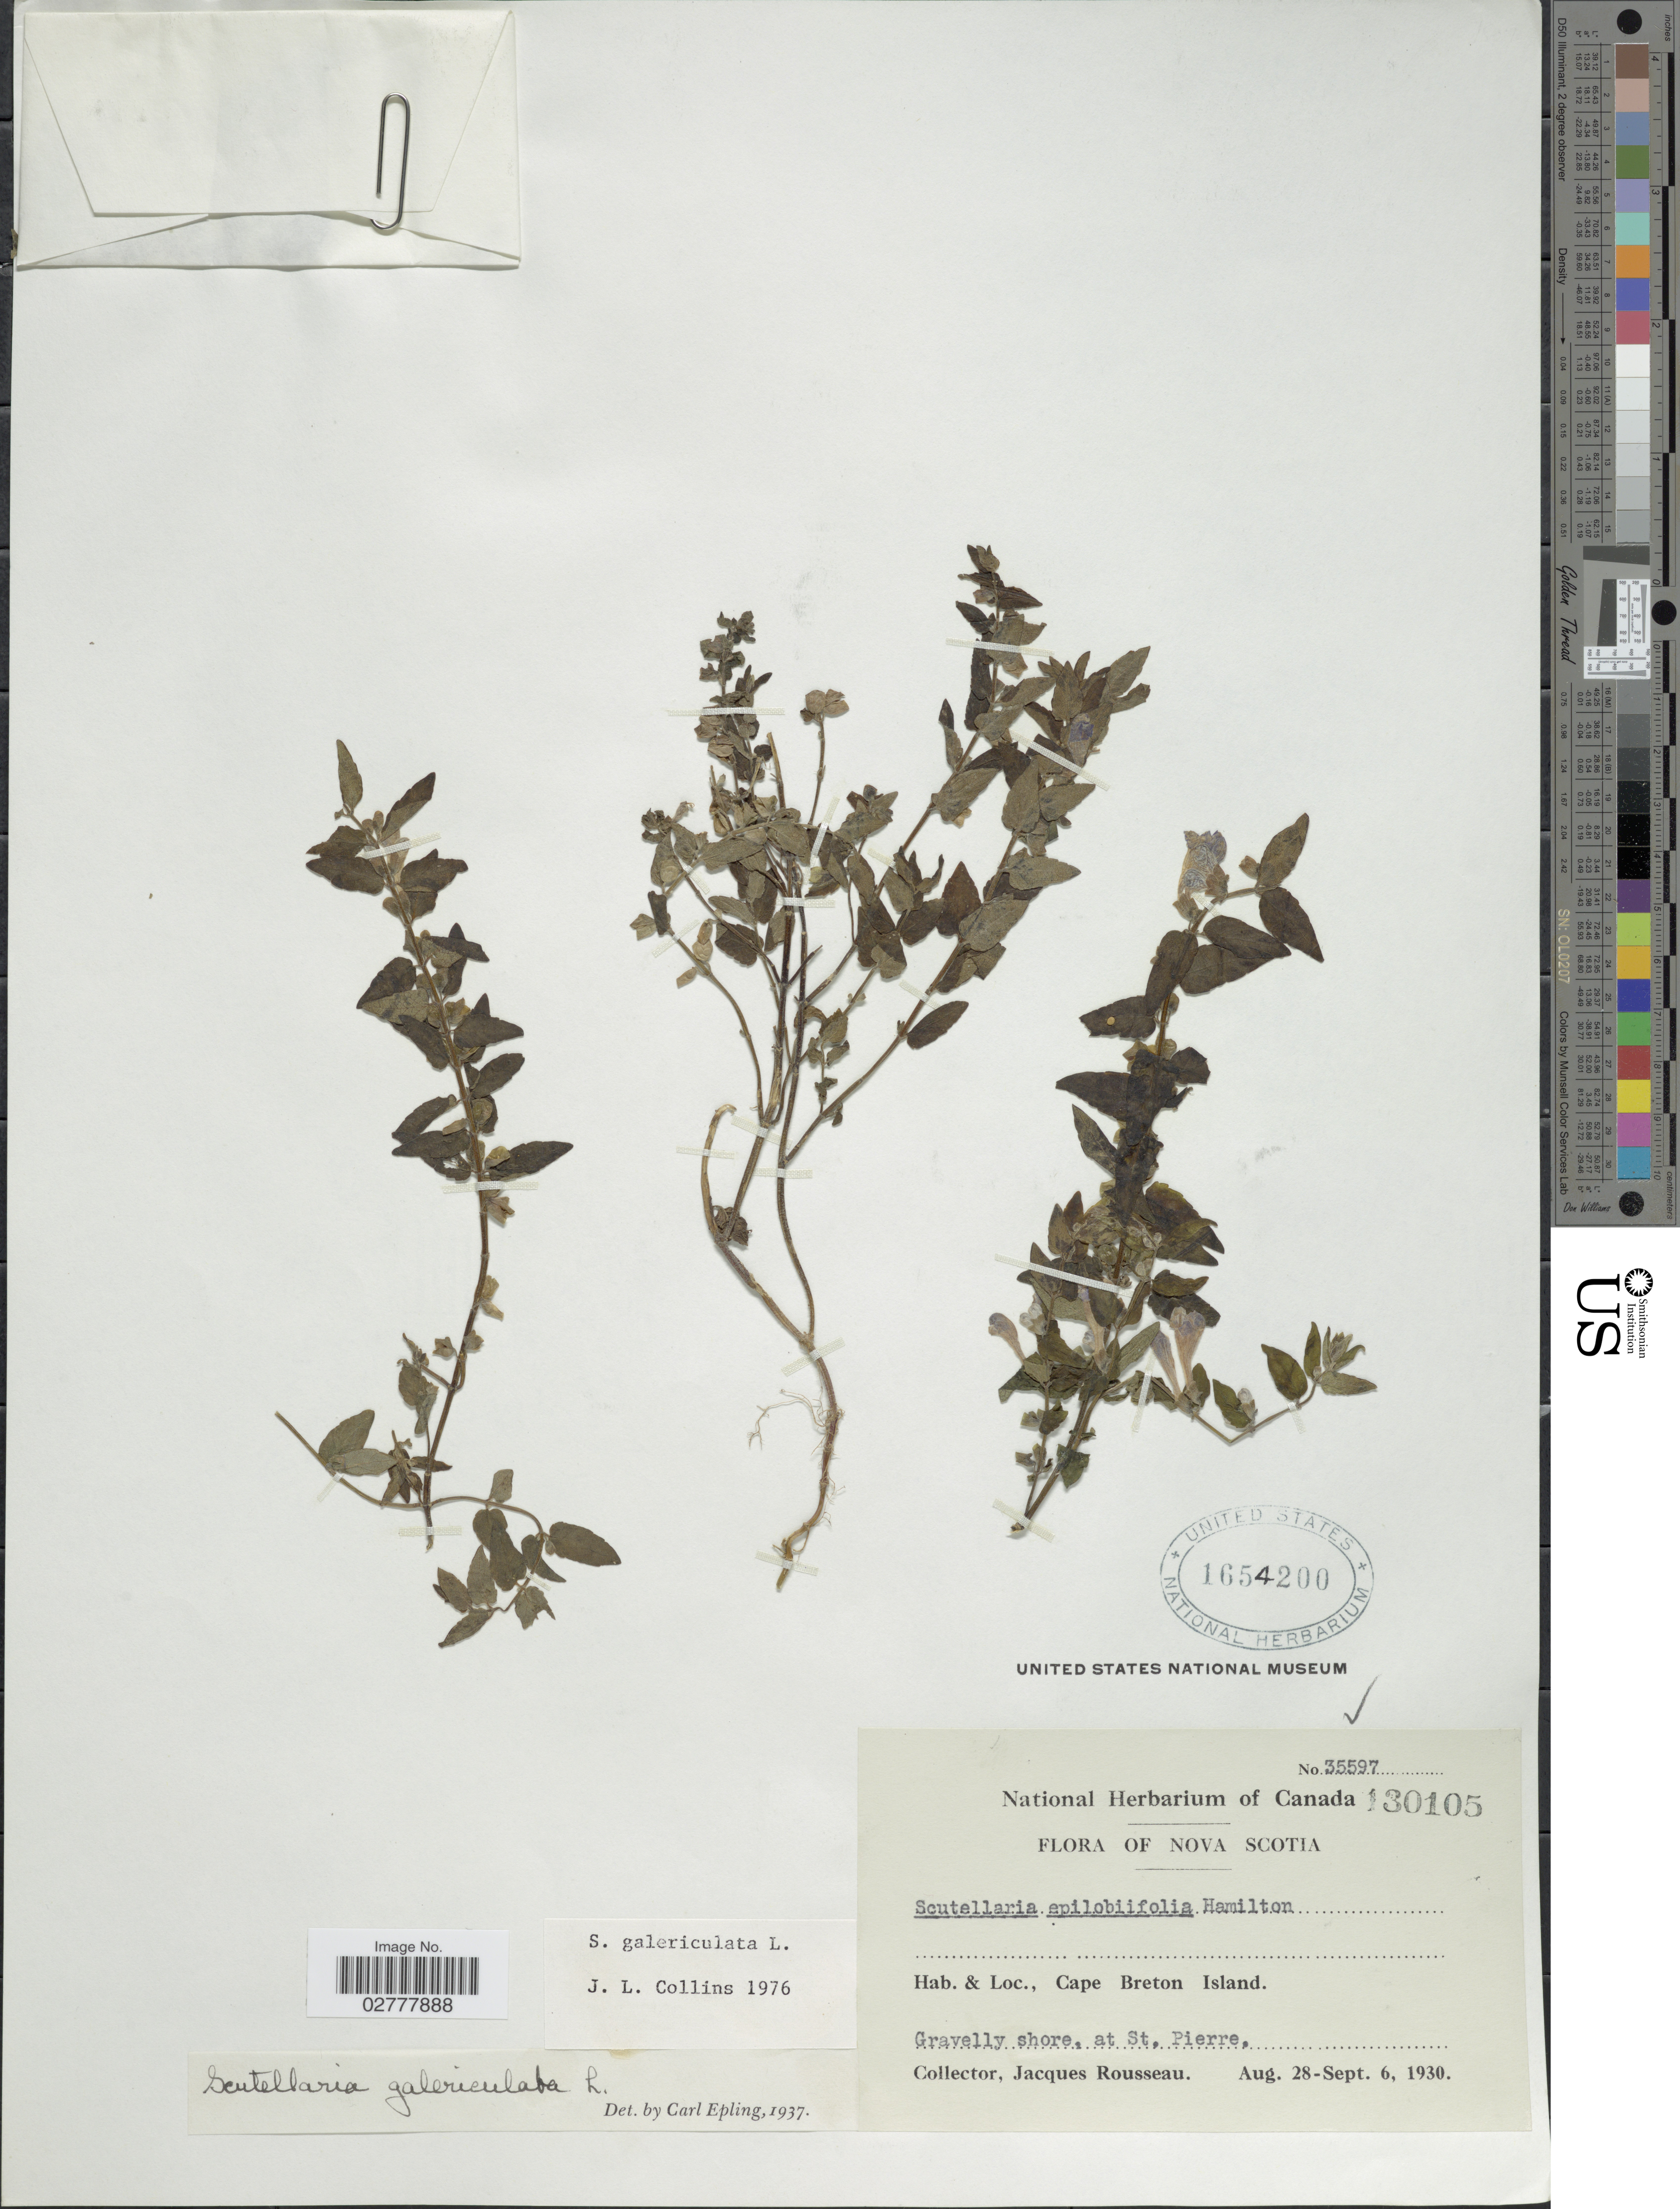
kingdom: Plantae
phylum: Tracheophyta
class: Magnoliopsida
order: Lamiales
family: Lamiaceae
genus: Scutellaria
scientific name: Scutellaria galericulata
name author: L.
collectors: J. Rousseau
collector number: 35597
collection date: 1930-08-28/1930-09-06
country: Canada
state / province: Nova Scotia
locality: Cape Breton Island. Gravelly shore at St. Pierre.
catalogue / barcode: US 1654200